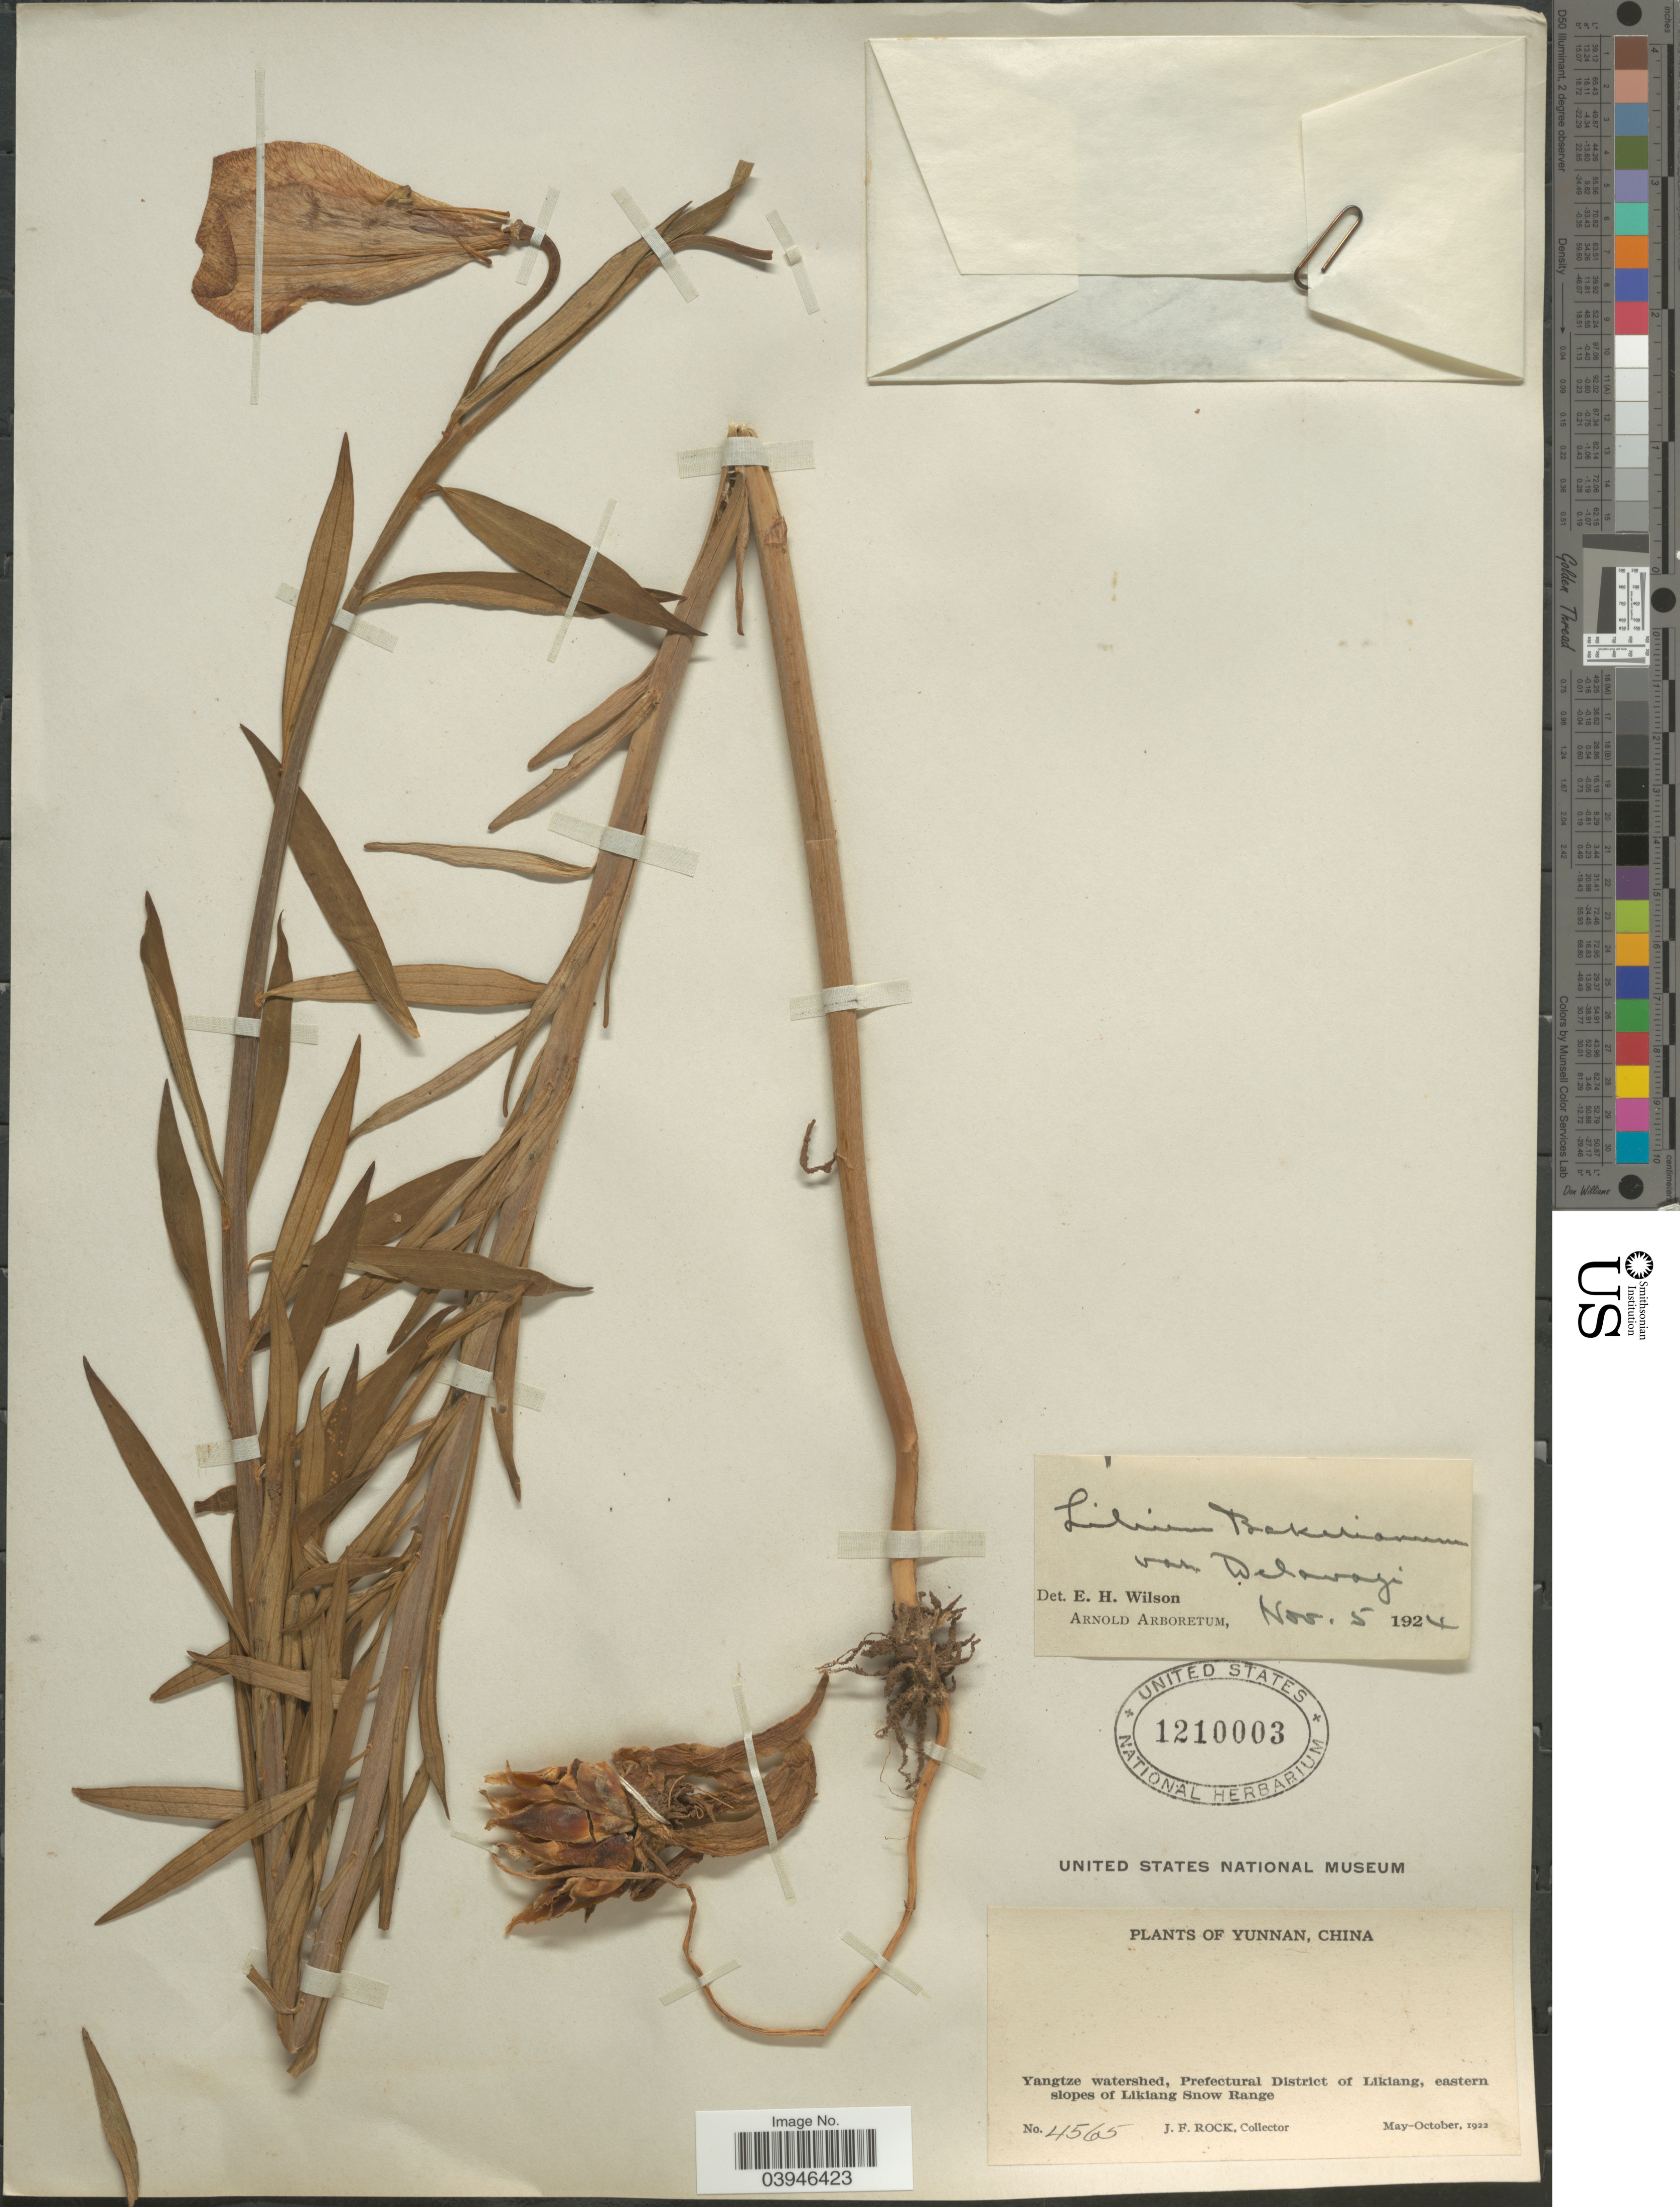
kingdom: Plantae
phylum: Tracheophyta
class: Liliopsida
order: Liliales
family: Liliaceae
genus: Lilium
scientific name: Lilium bakerianum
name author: Collett & Hemsl.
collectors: J. Rock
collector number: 4565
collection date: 1922-05/1922-10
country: China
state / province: Yunnan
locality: Yangtze watershed, Prefectural District of Likiang, eastern slopes of Likiang Snow Range.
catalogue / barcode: US 1210003